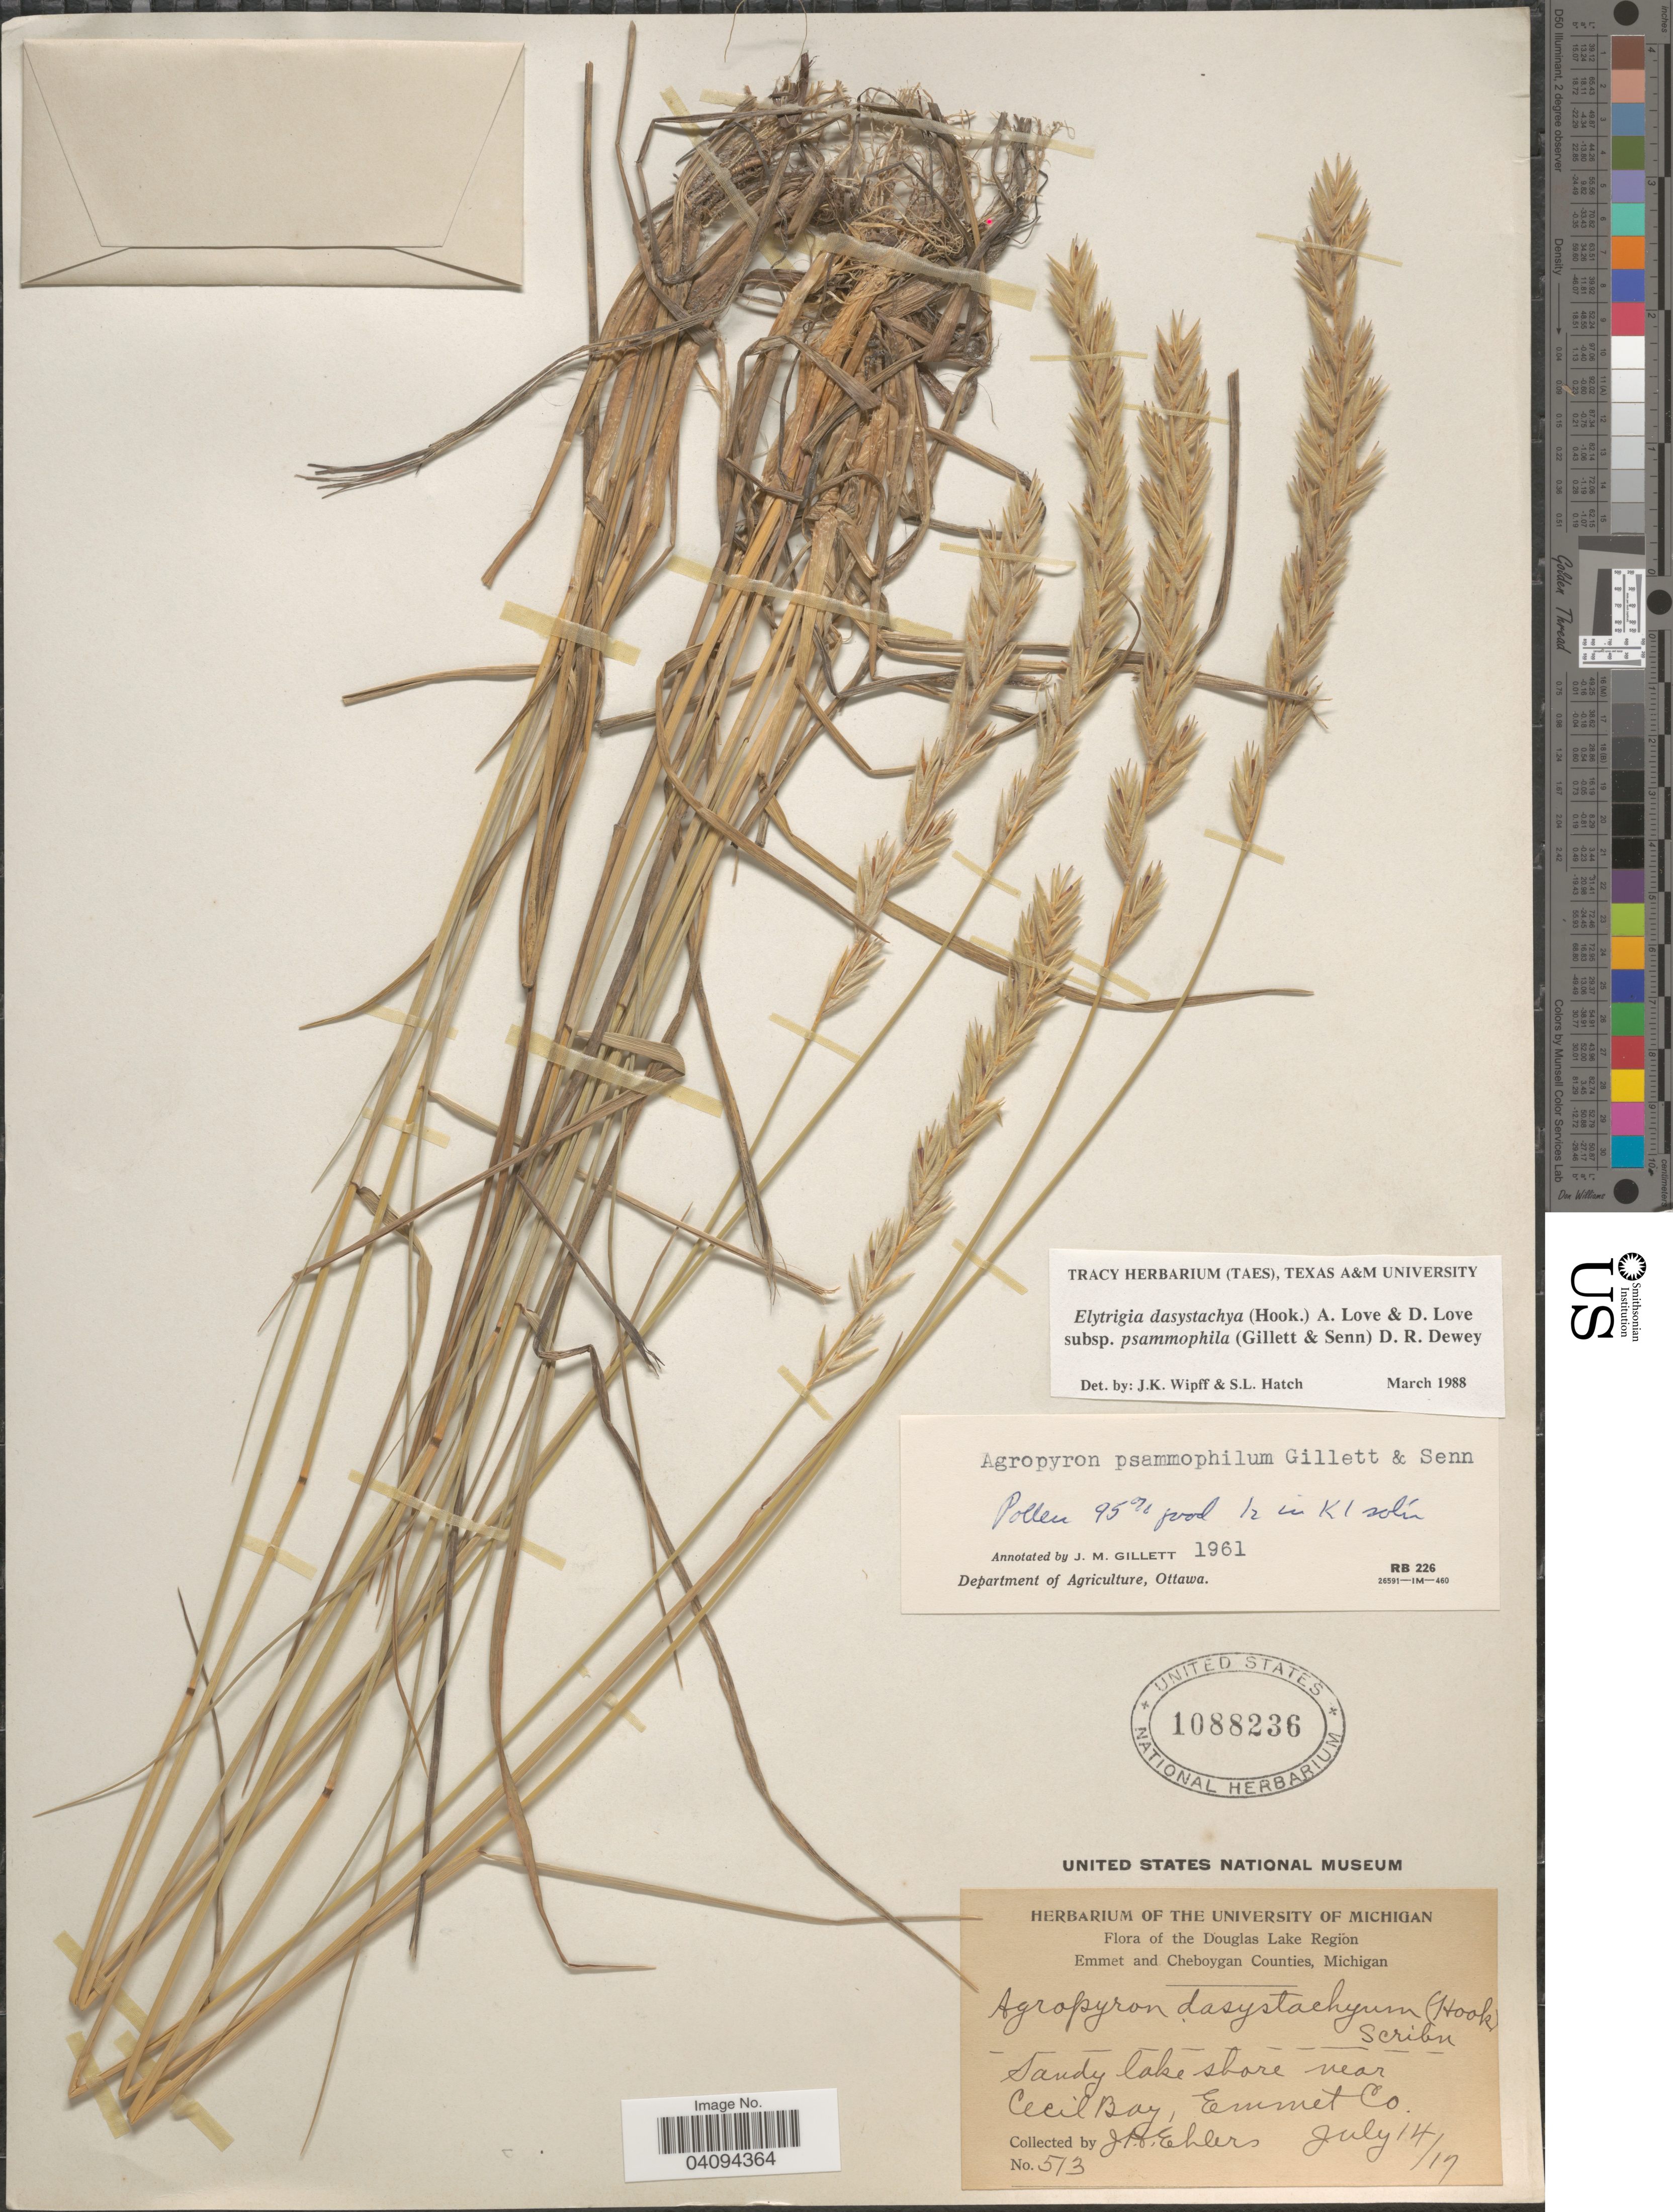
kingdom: Plantae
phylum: Tracheophyta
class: Liliopsida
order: Poales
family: Poaceae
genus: Elymus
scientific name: Elymus lanceolatus subsp. psammophilus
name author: (J.M. Gillett & H. Senn) Á. Löve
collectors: J. H. Ehlers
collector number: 513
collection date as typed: Transcribed d/m/y: 14/7/17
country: United States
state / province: Michigan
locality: Douglas Lake Region. Sandy lake shore near Cecil Bay, Emmet Co.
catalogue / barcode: US 1088236